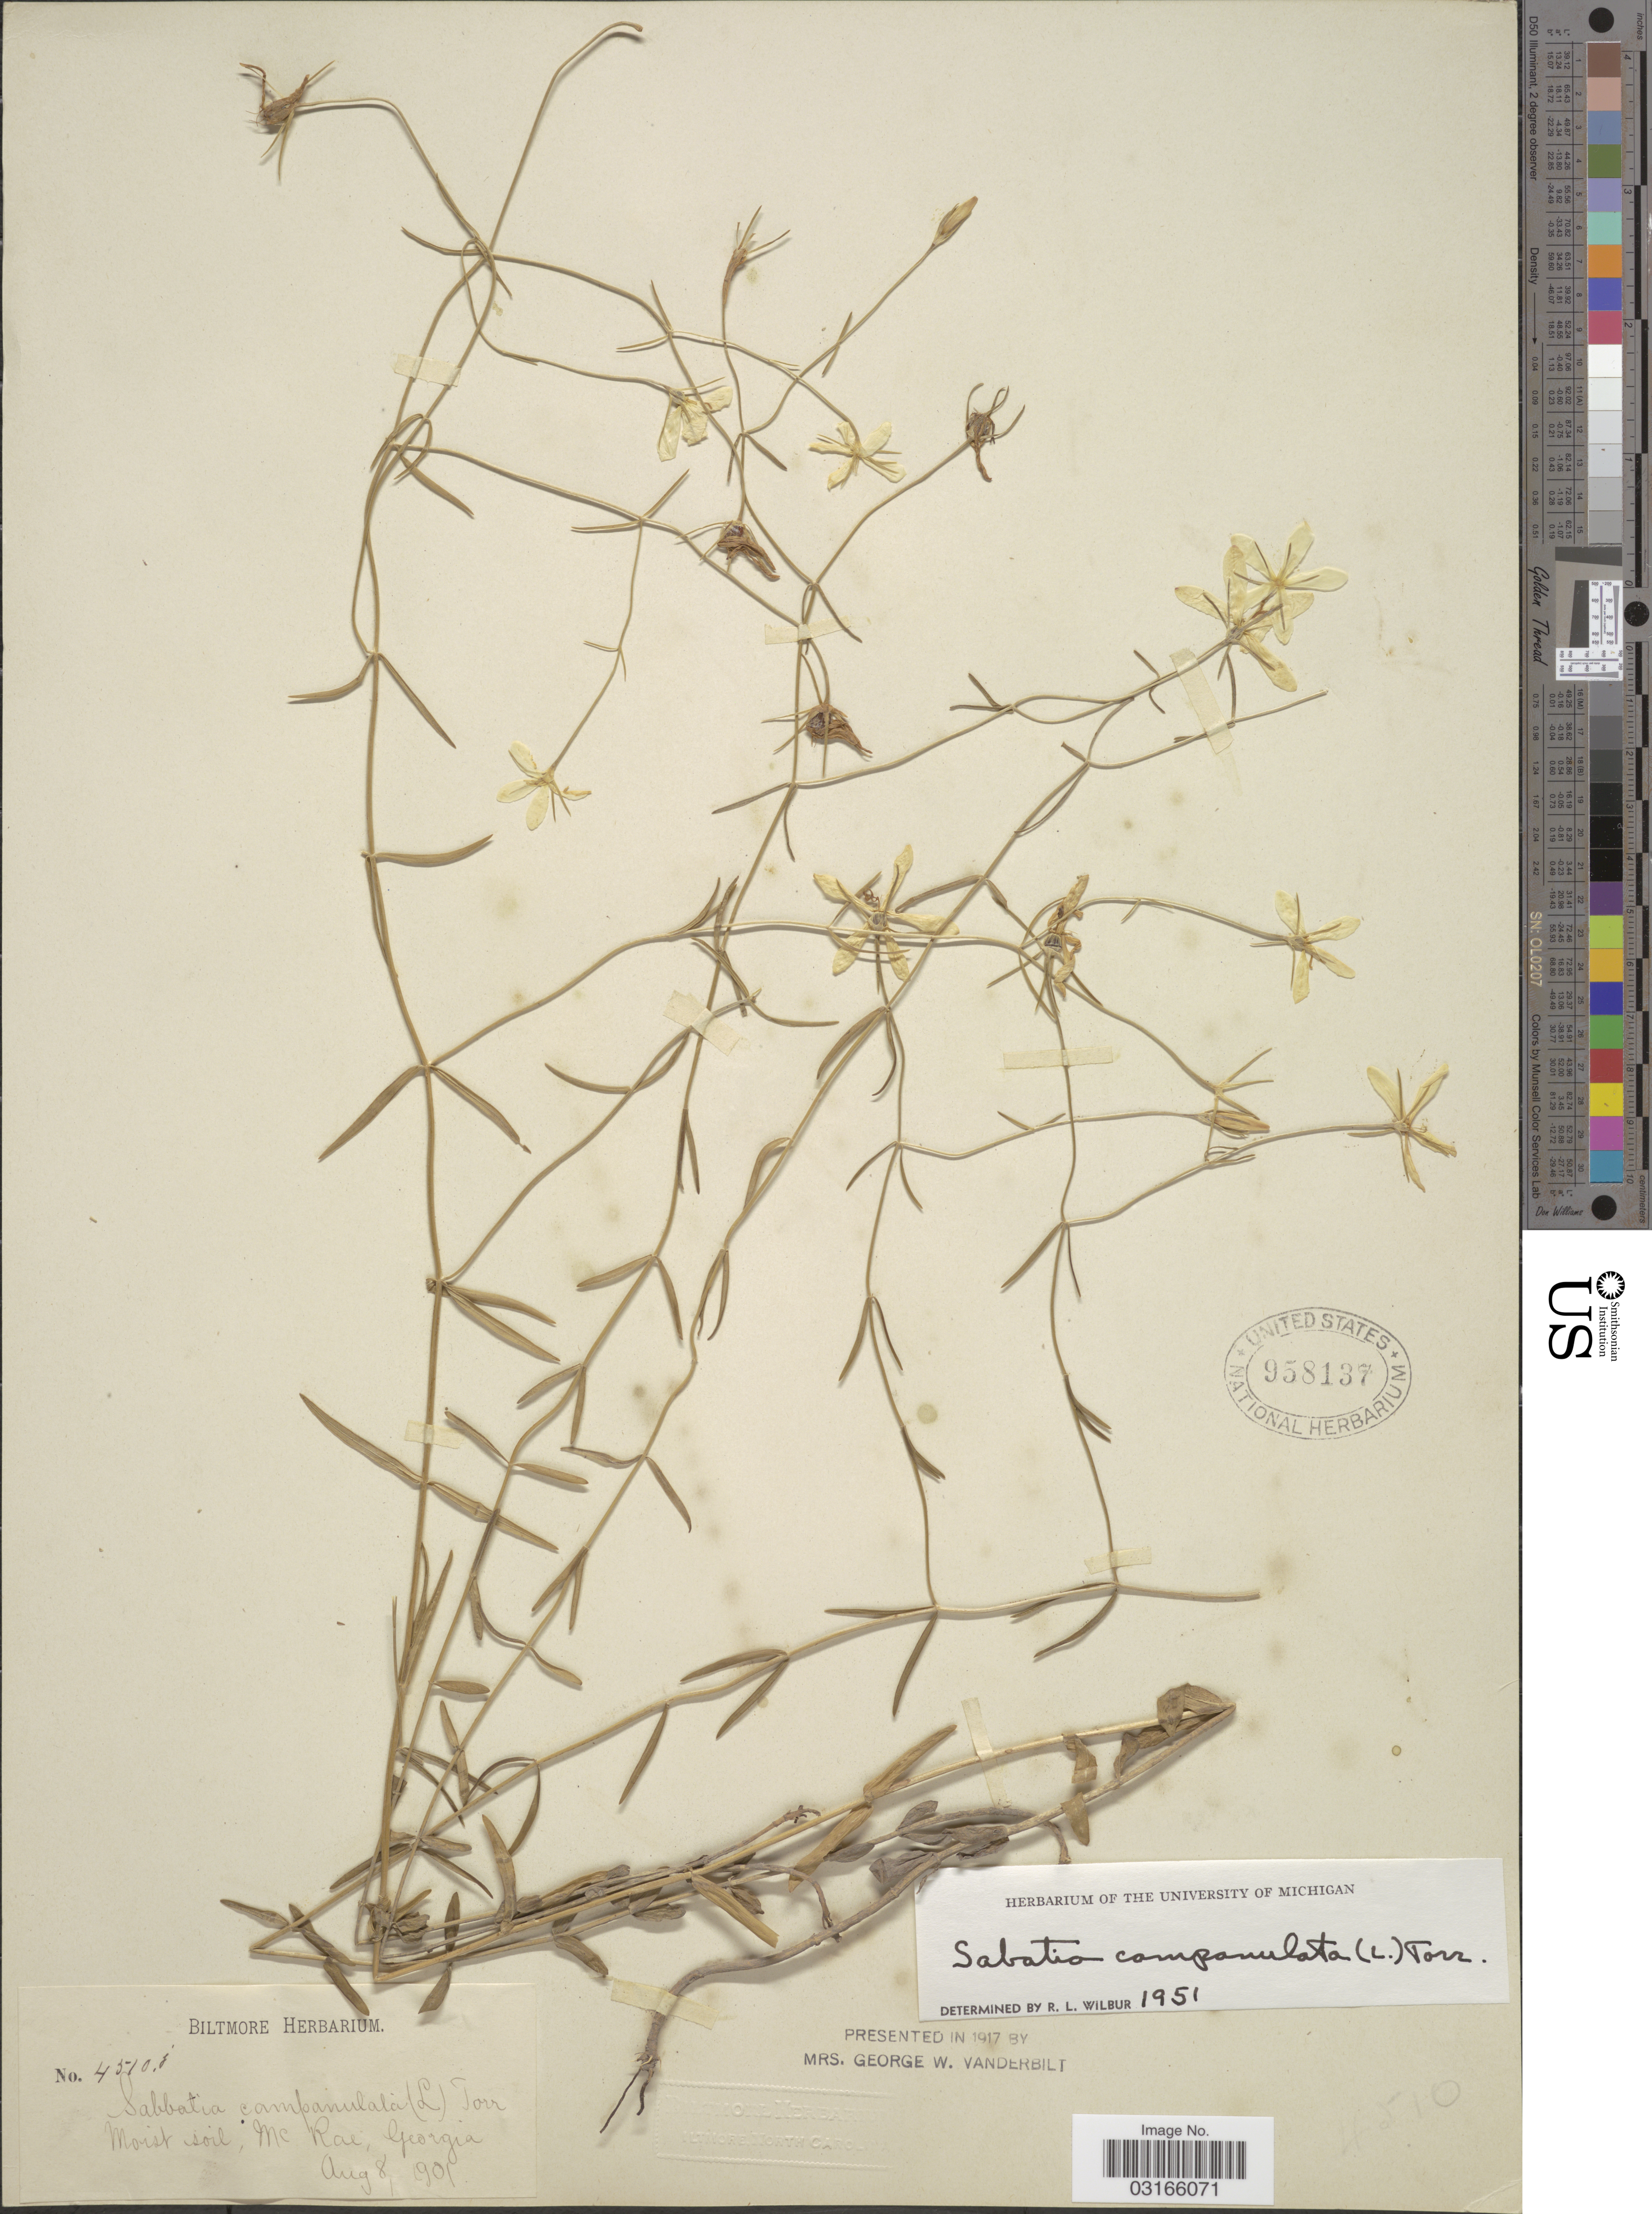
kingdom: Plantae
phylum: Tracheophyta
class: Magnoliopsida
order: Gentianales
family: Gentianaceae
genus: Sabatia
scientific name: Sabatia campanulata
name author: (L.) Torr.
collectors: ex herb. Biltmore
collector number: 4510j*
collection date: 1901-08-08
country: United States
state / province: Georgia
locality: Moist soil, Mc Rae.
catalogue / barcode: US 958137